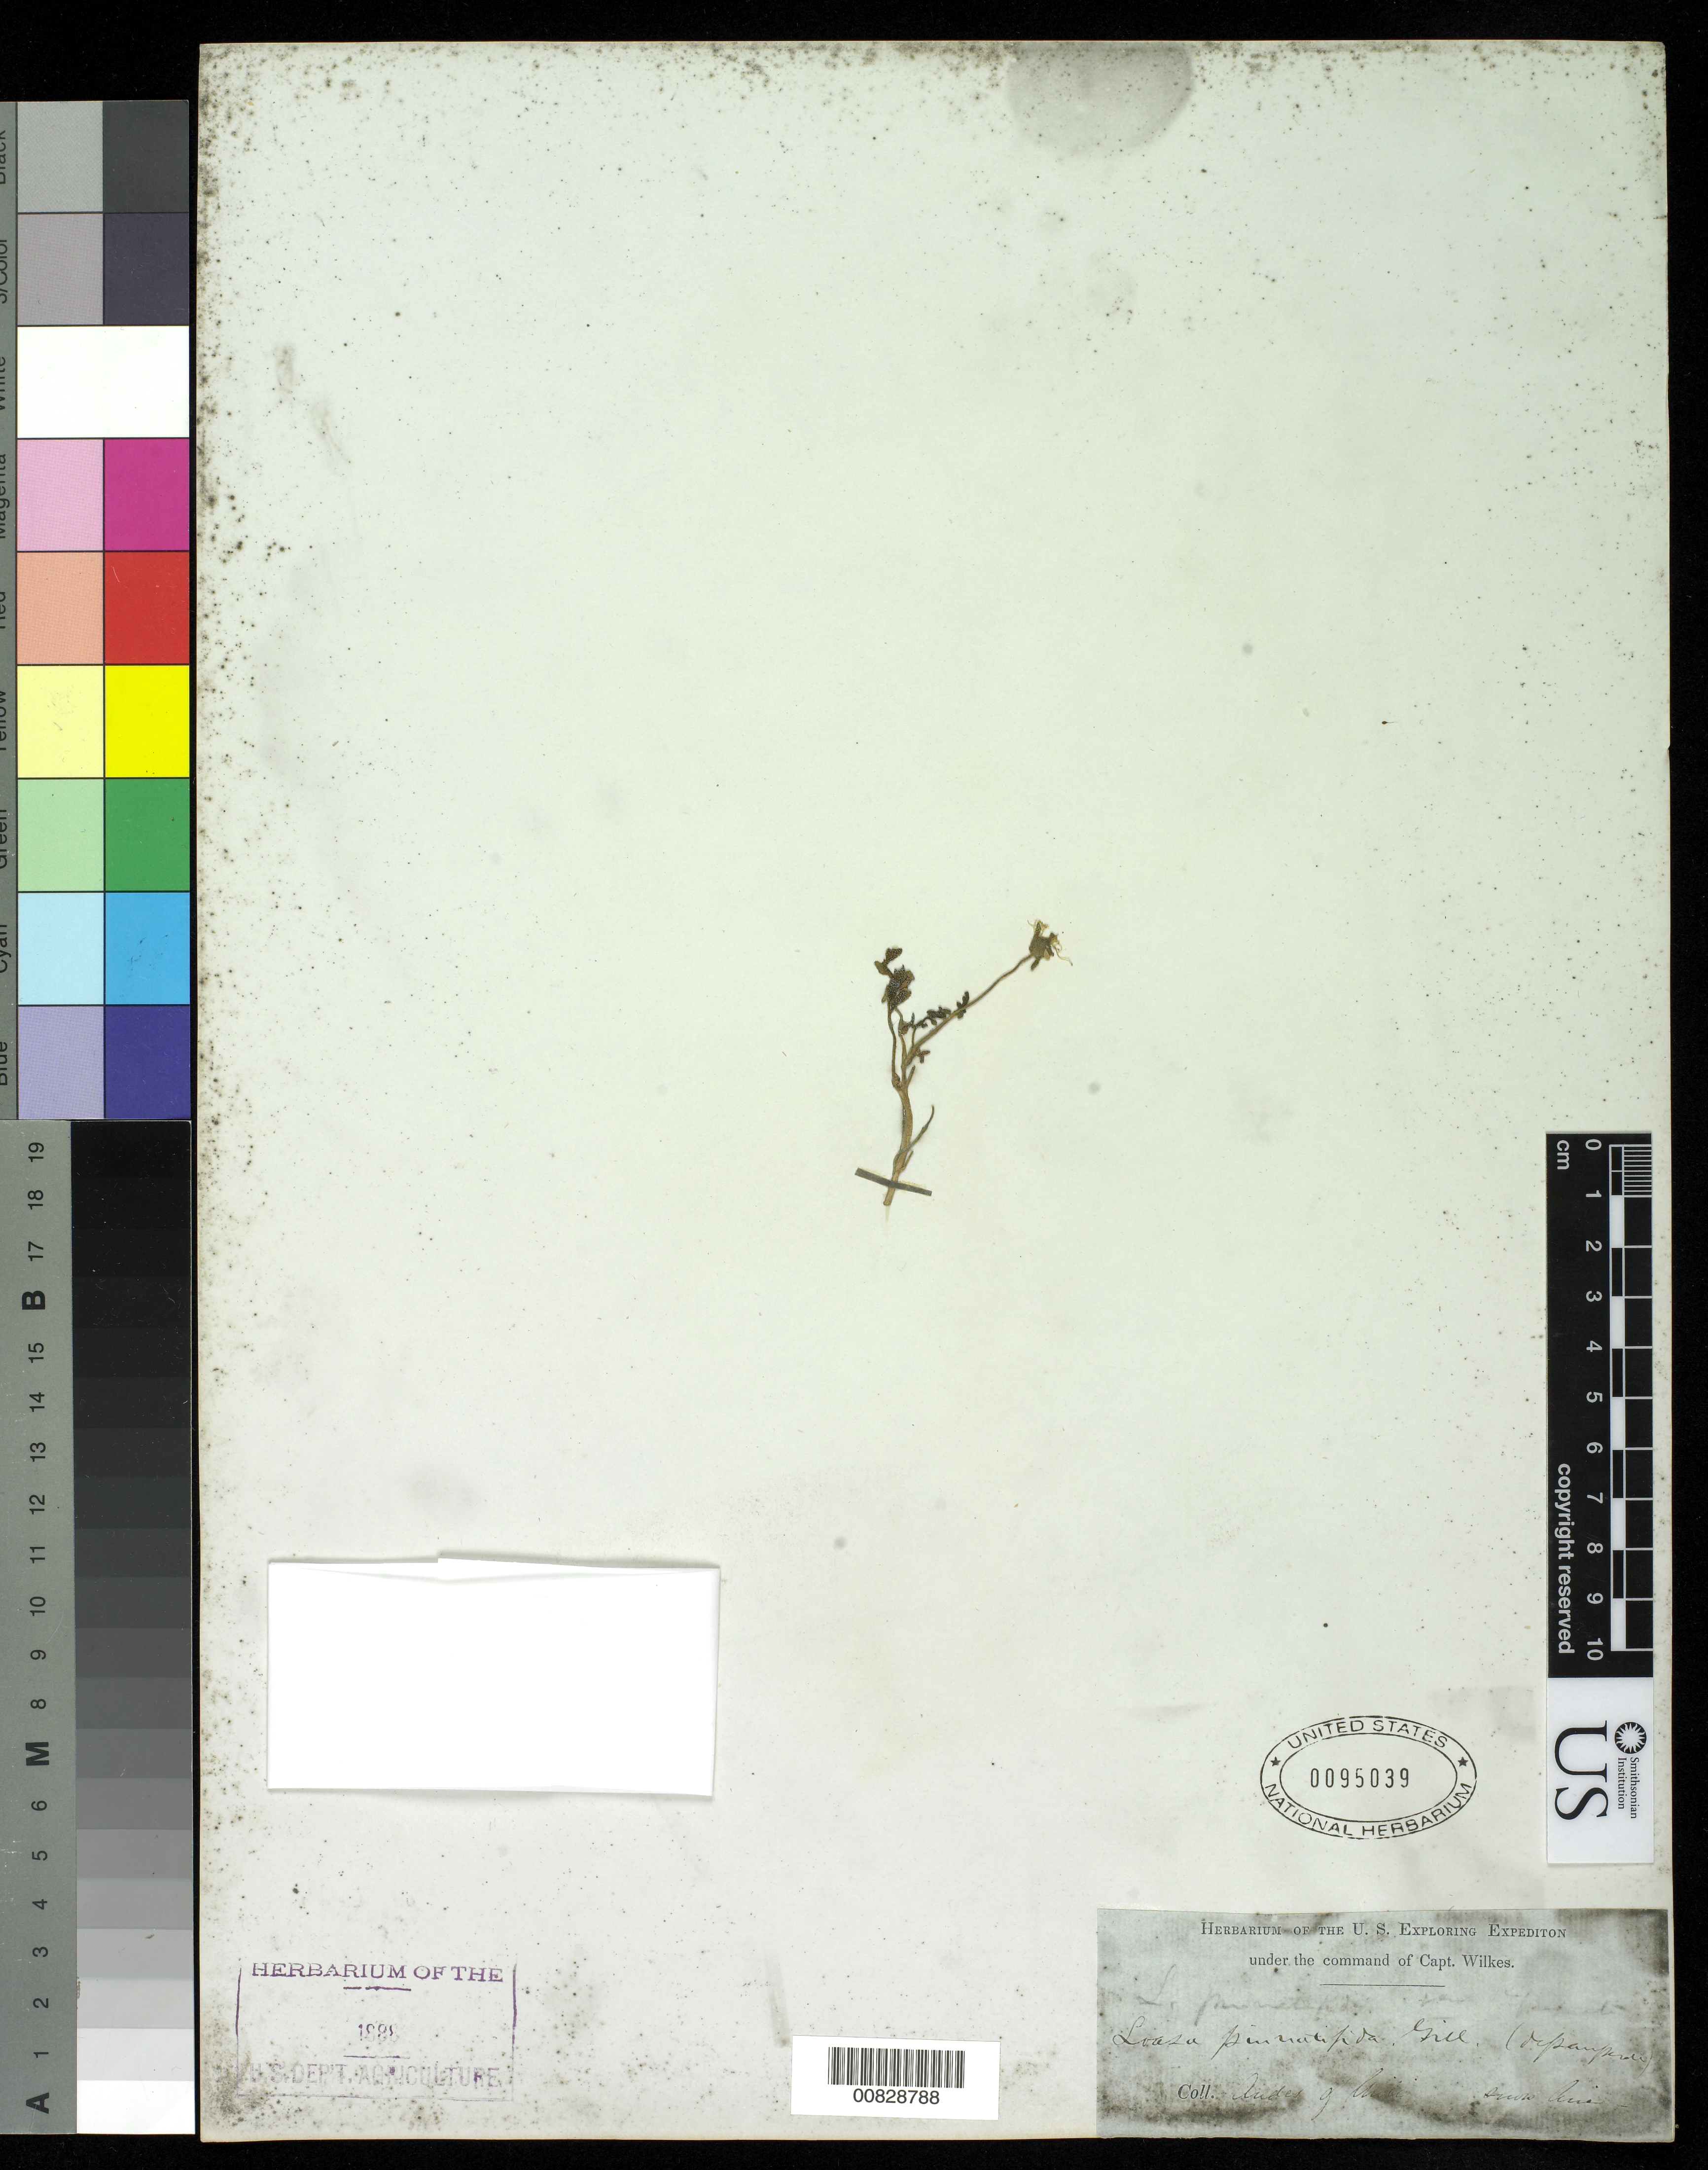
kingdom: Plantae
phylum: Tracheophyta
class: Magnoliopsida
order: Cornales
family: Loasaceae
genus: Pinnasa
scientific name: Pinnasa pinnatifida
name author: (Gillies ex Arn.) Weigend & R. H. Acuña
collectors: Wilkes Explor. Exped.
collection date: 1838/1842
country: Chile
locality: Andes of Chili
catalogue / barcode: US 95039